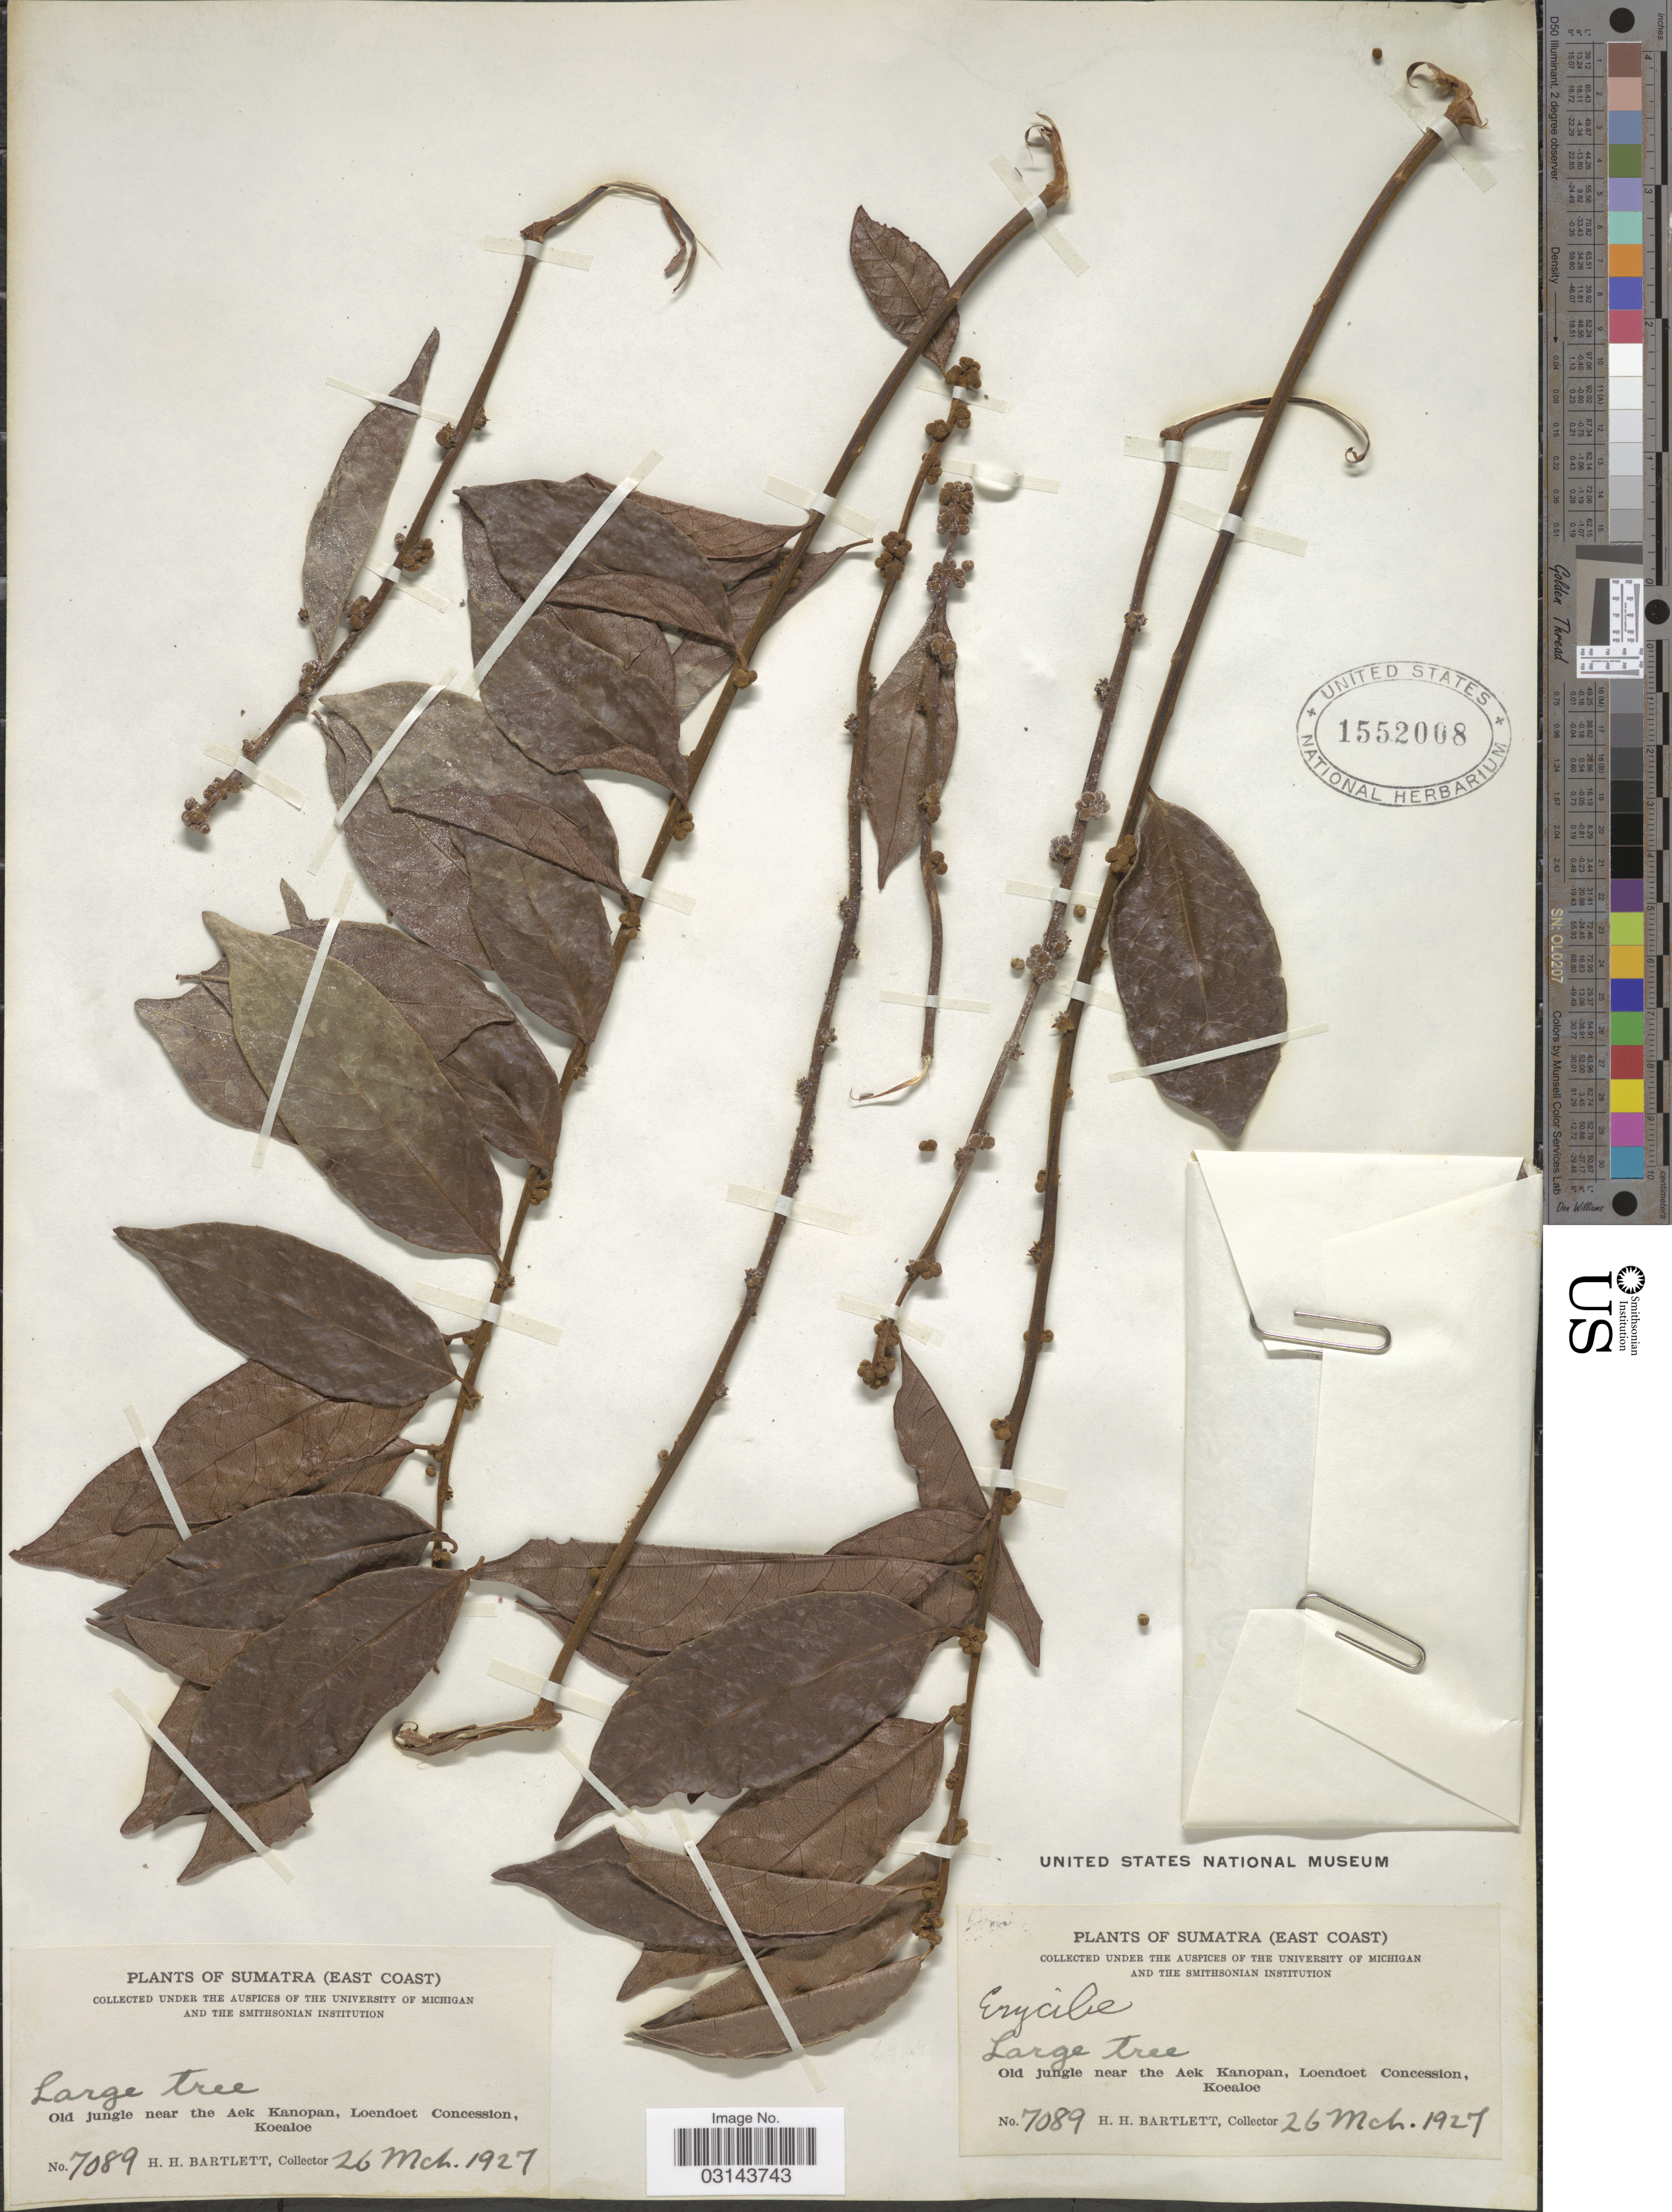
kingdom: Plantae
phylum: Tracheophyta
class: Magnoliopsida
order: Solanales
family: Convolvulaceae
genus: Erycibe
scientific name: Erycibe sp.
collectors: H. H. Bartlett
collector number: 7089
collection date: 1927-03-26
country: Indonesia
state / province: Sumatra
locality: (East Coast). Old jungle near the Aek Kanopan, Loendoet Concession, Koealoe.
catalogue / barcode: US 1552008